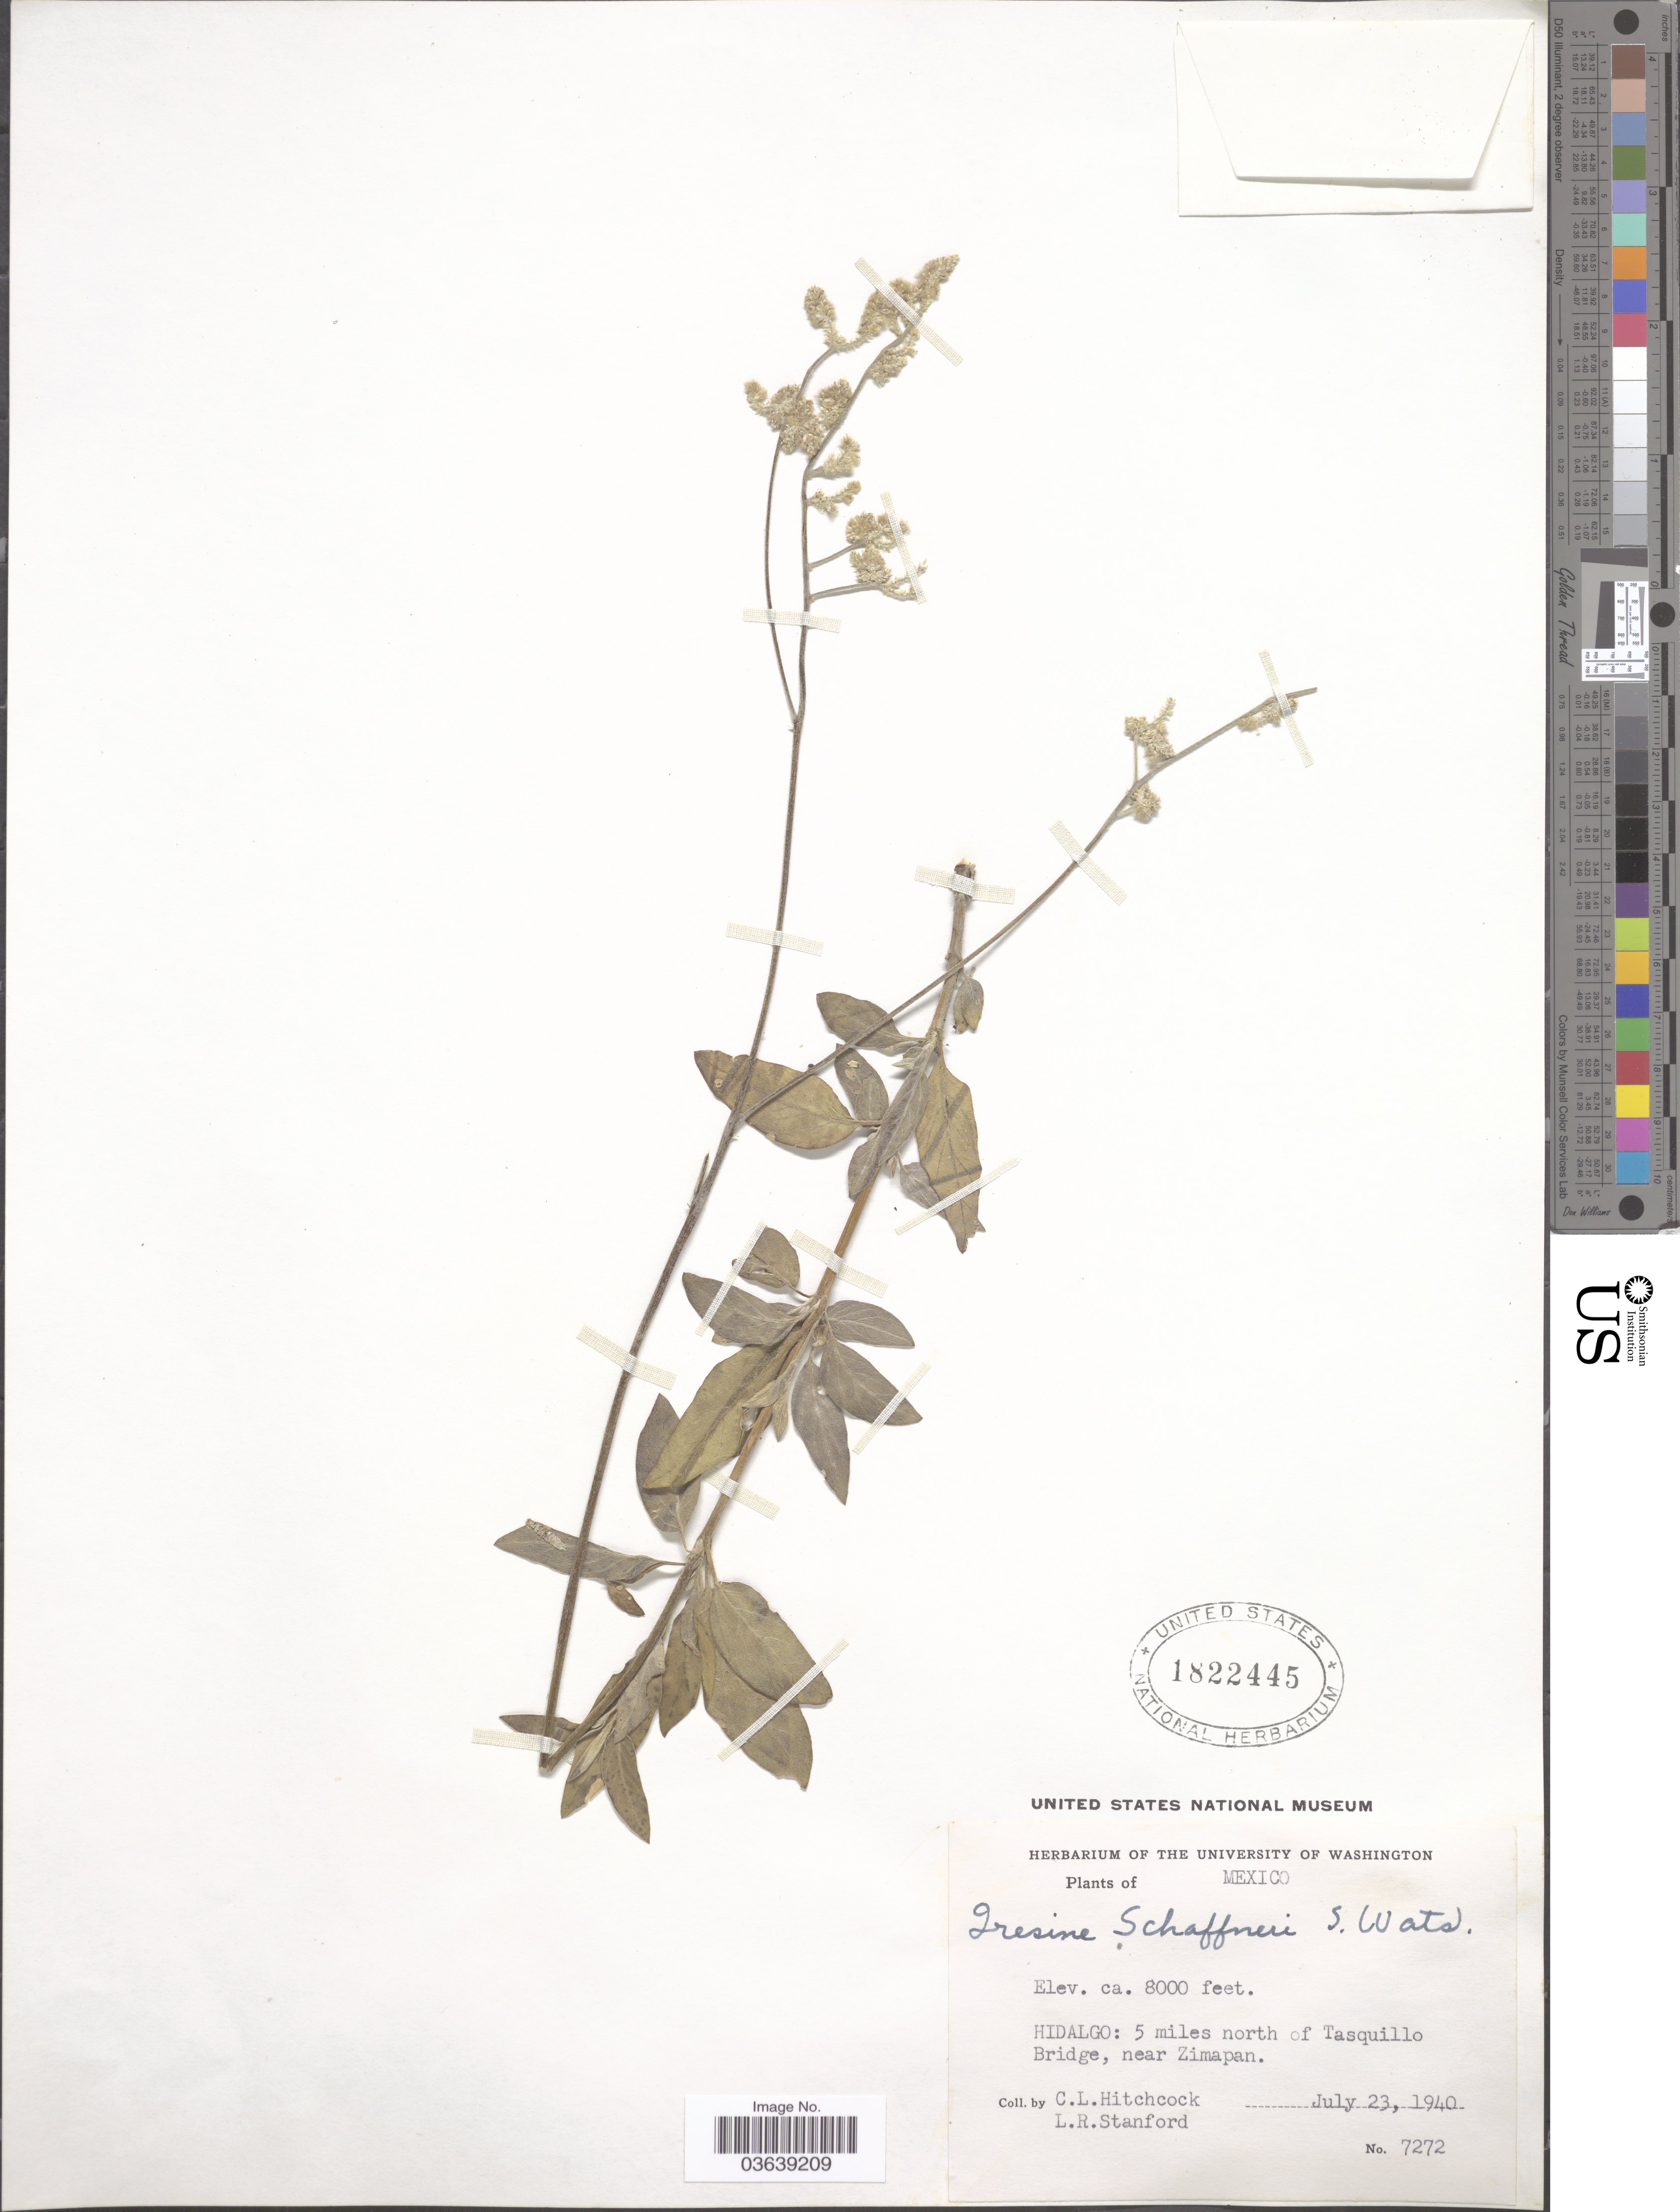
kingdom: Plantae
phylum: Tracheophyta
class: Magnoliopsida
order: Caryophyllales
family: Amaranthaceae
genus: Iresine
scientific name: Iresine schaffneri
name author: S. Watson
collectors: C. L. Hitchcock & L. R. Stanford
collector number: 7272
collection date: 1940-07-23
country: Mexico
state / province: Hidalgo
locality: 5 miles north of Tasquillo Bridge, near Zimapan.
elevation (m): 2438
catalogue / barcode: US 1822445